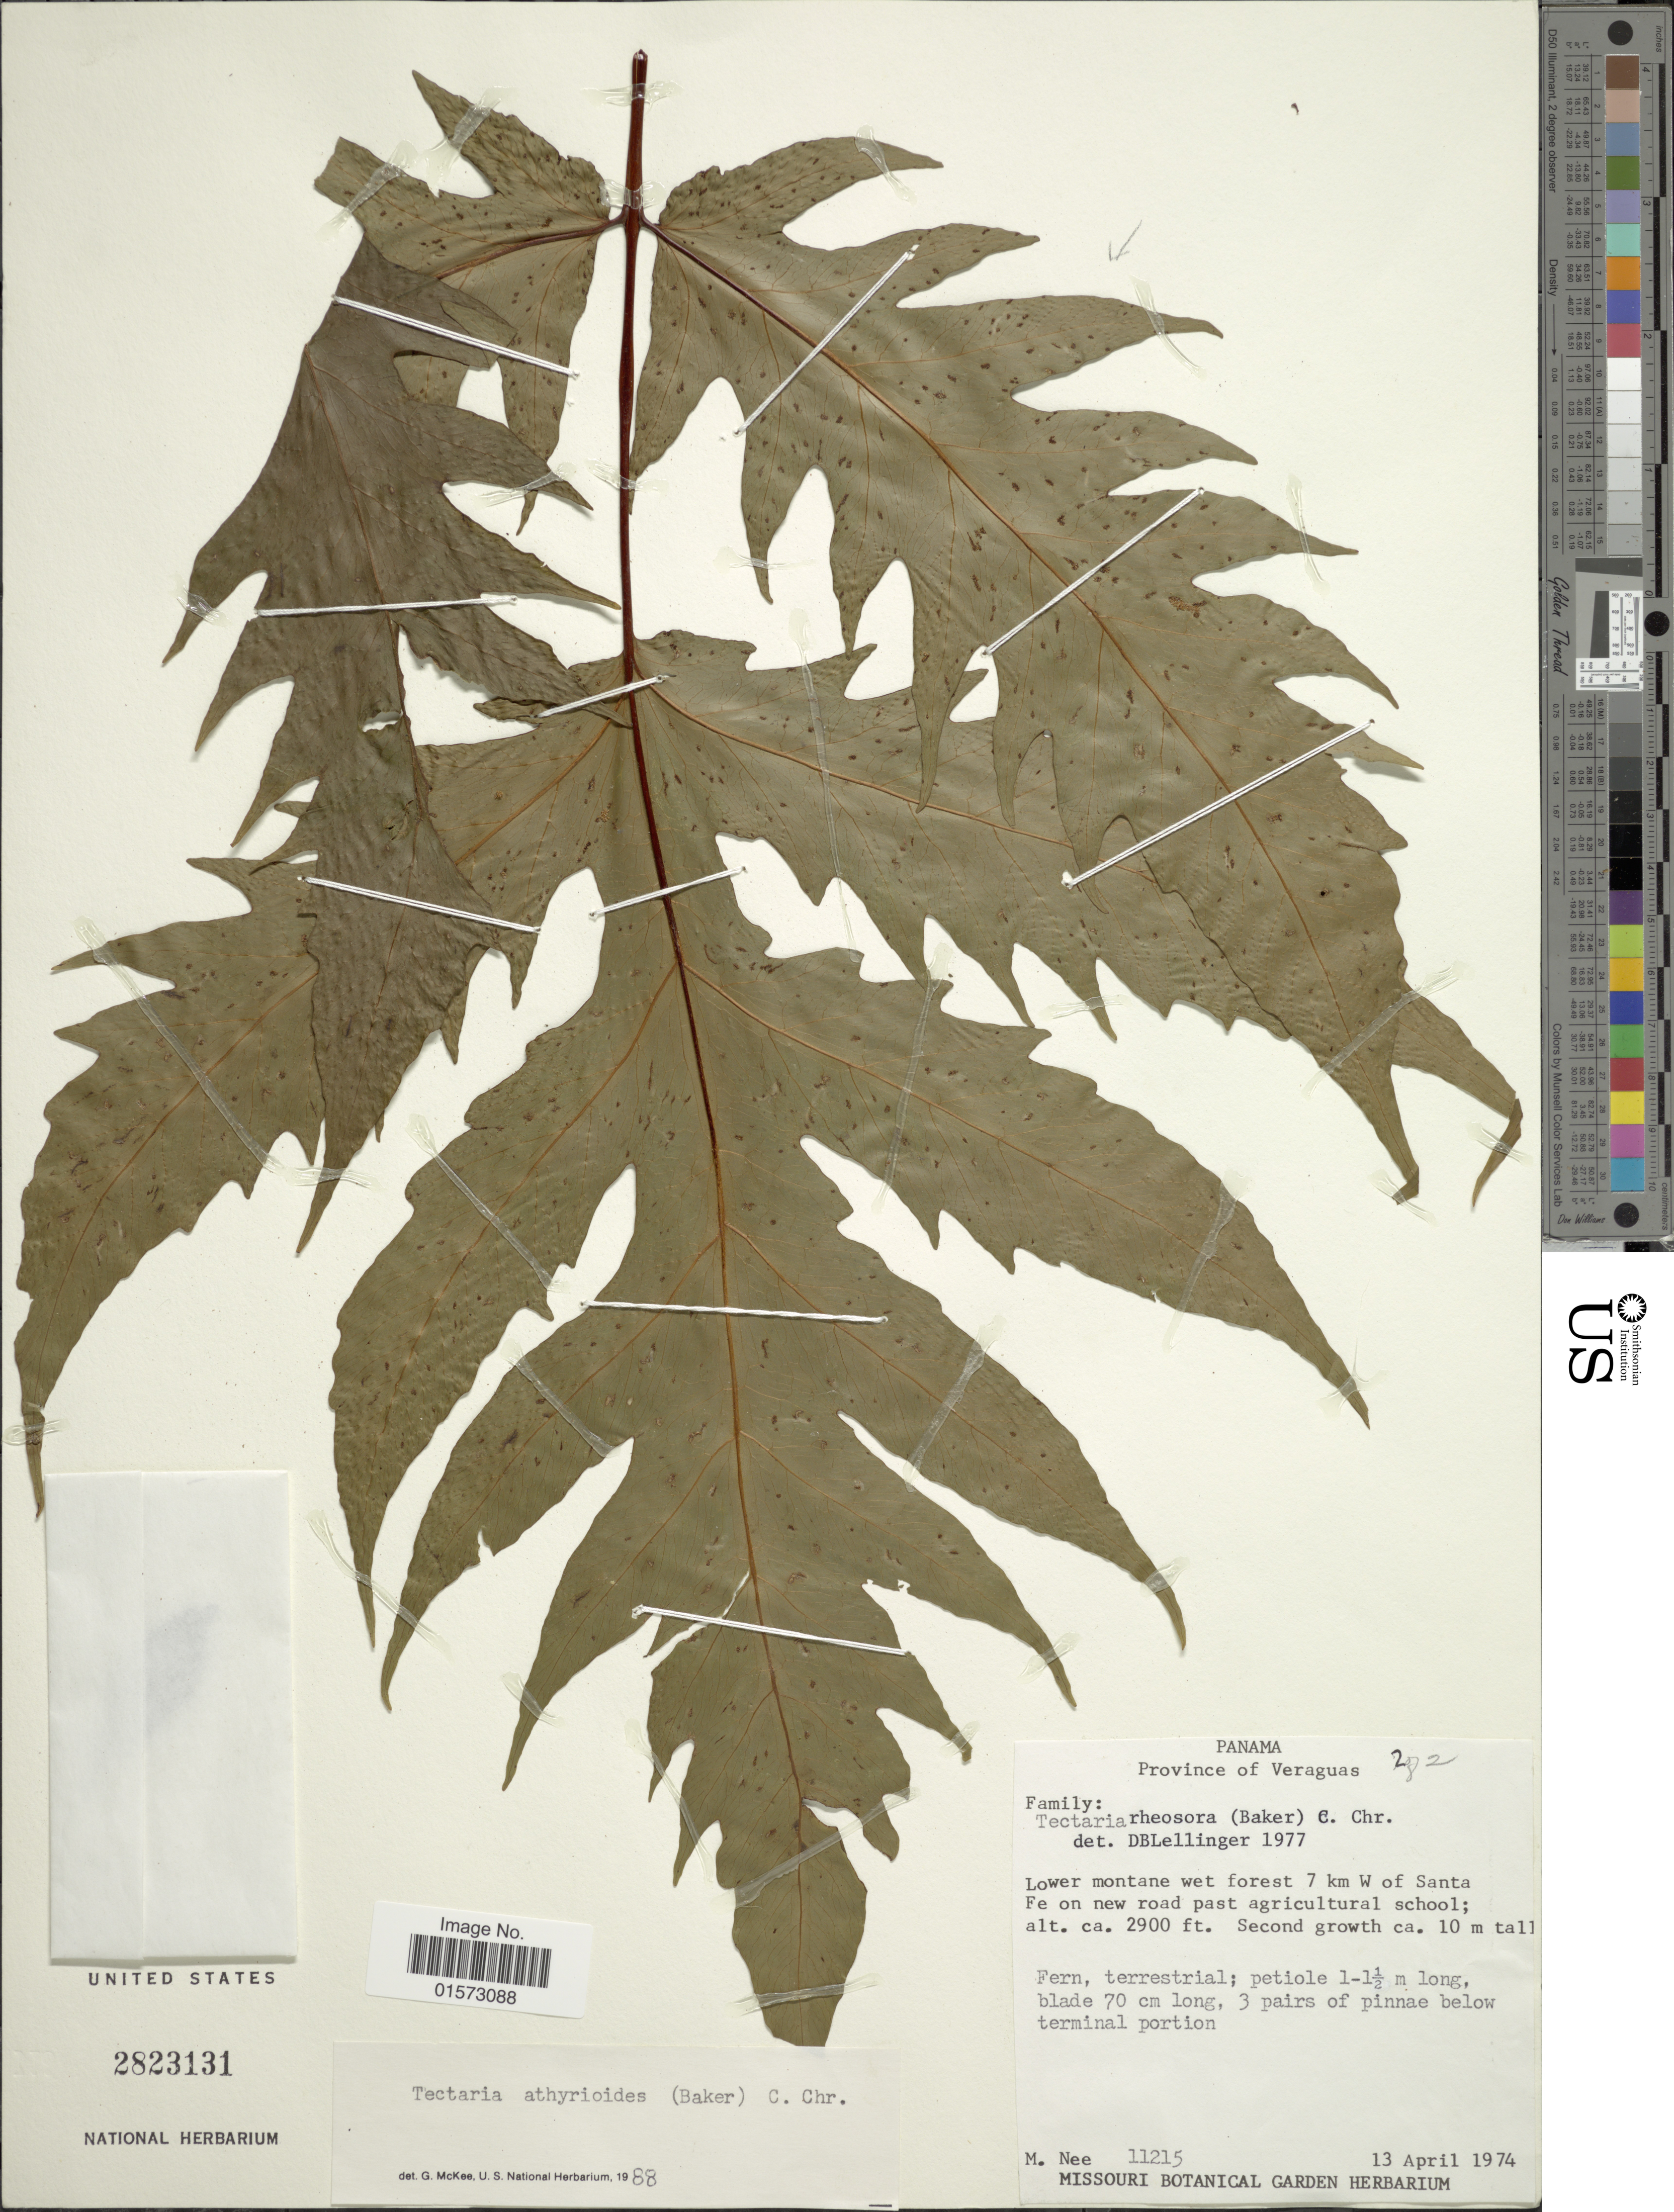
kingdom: Plantae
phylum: Tracheophyta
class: Polypodiopsida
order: Polypodiales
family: Tectariaceae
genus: Tectaria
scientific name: Tectaria athyrioides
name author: (Baker) C. Chr.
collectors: M. Nee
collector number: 11215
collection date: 1974-04-13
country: Panama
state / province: Veraguas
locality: Lower montane wet forest 7 km W of Snata Fe on new road past agricultural School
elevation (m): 884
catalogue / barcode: US 2823131